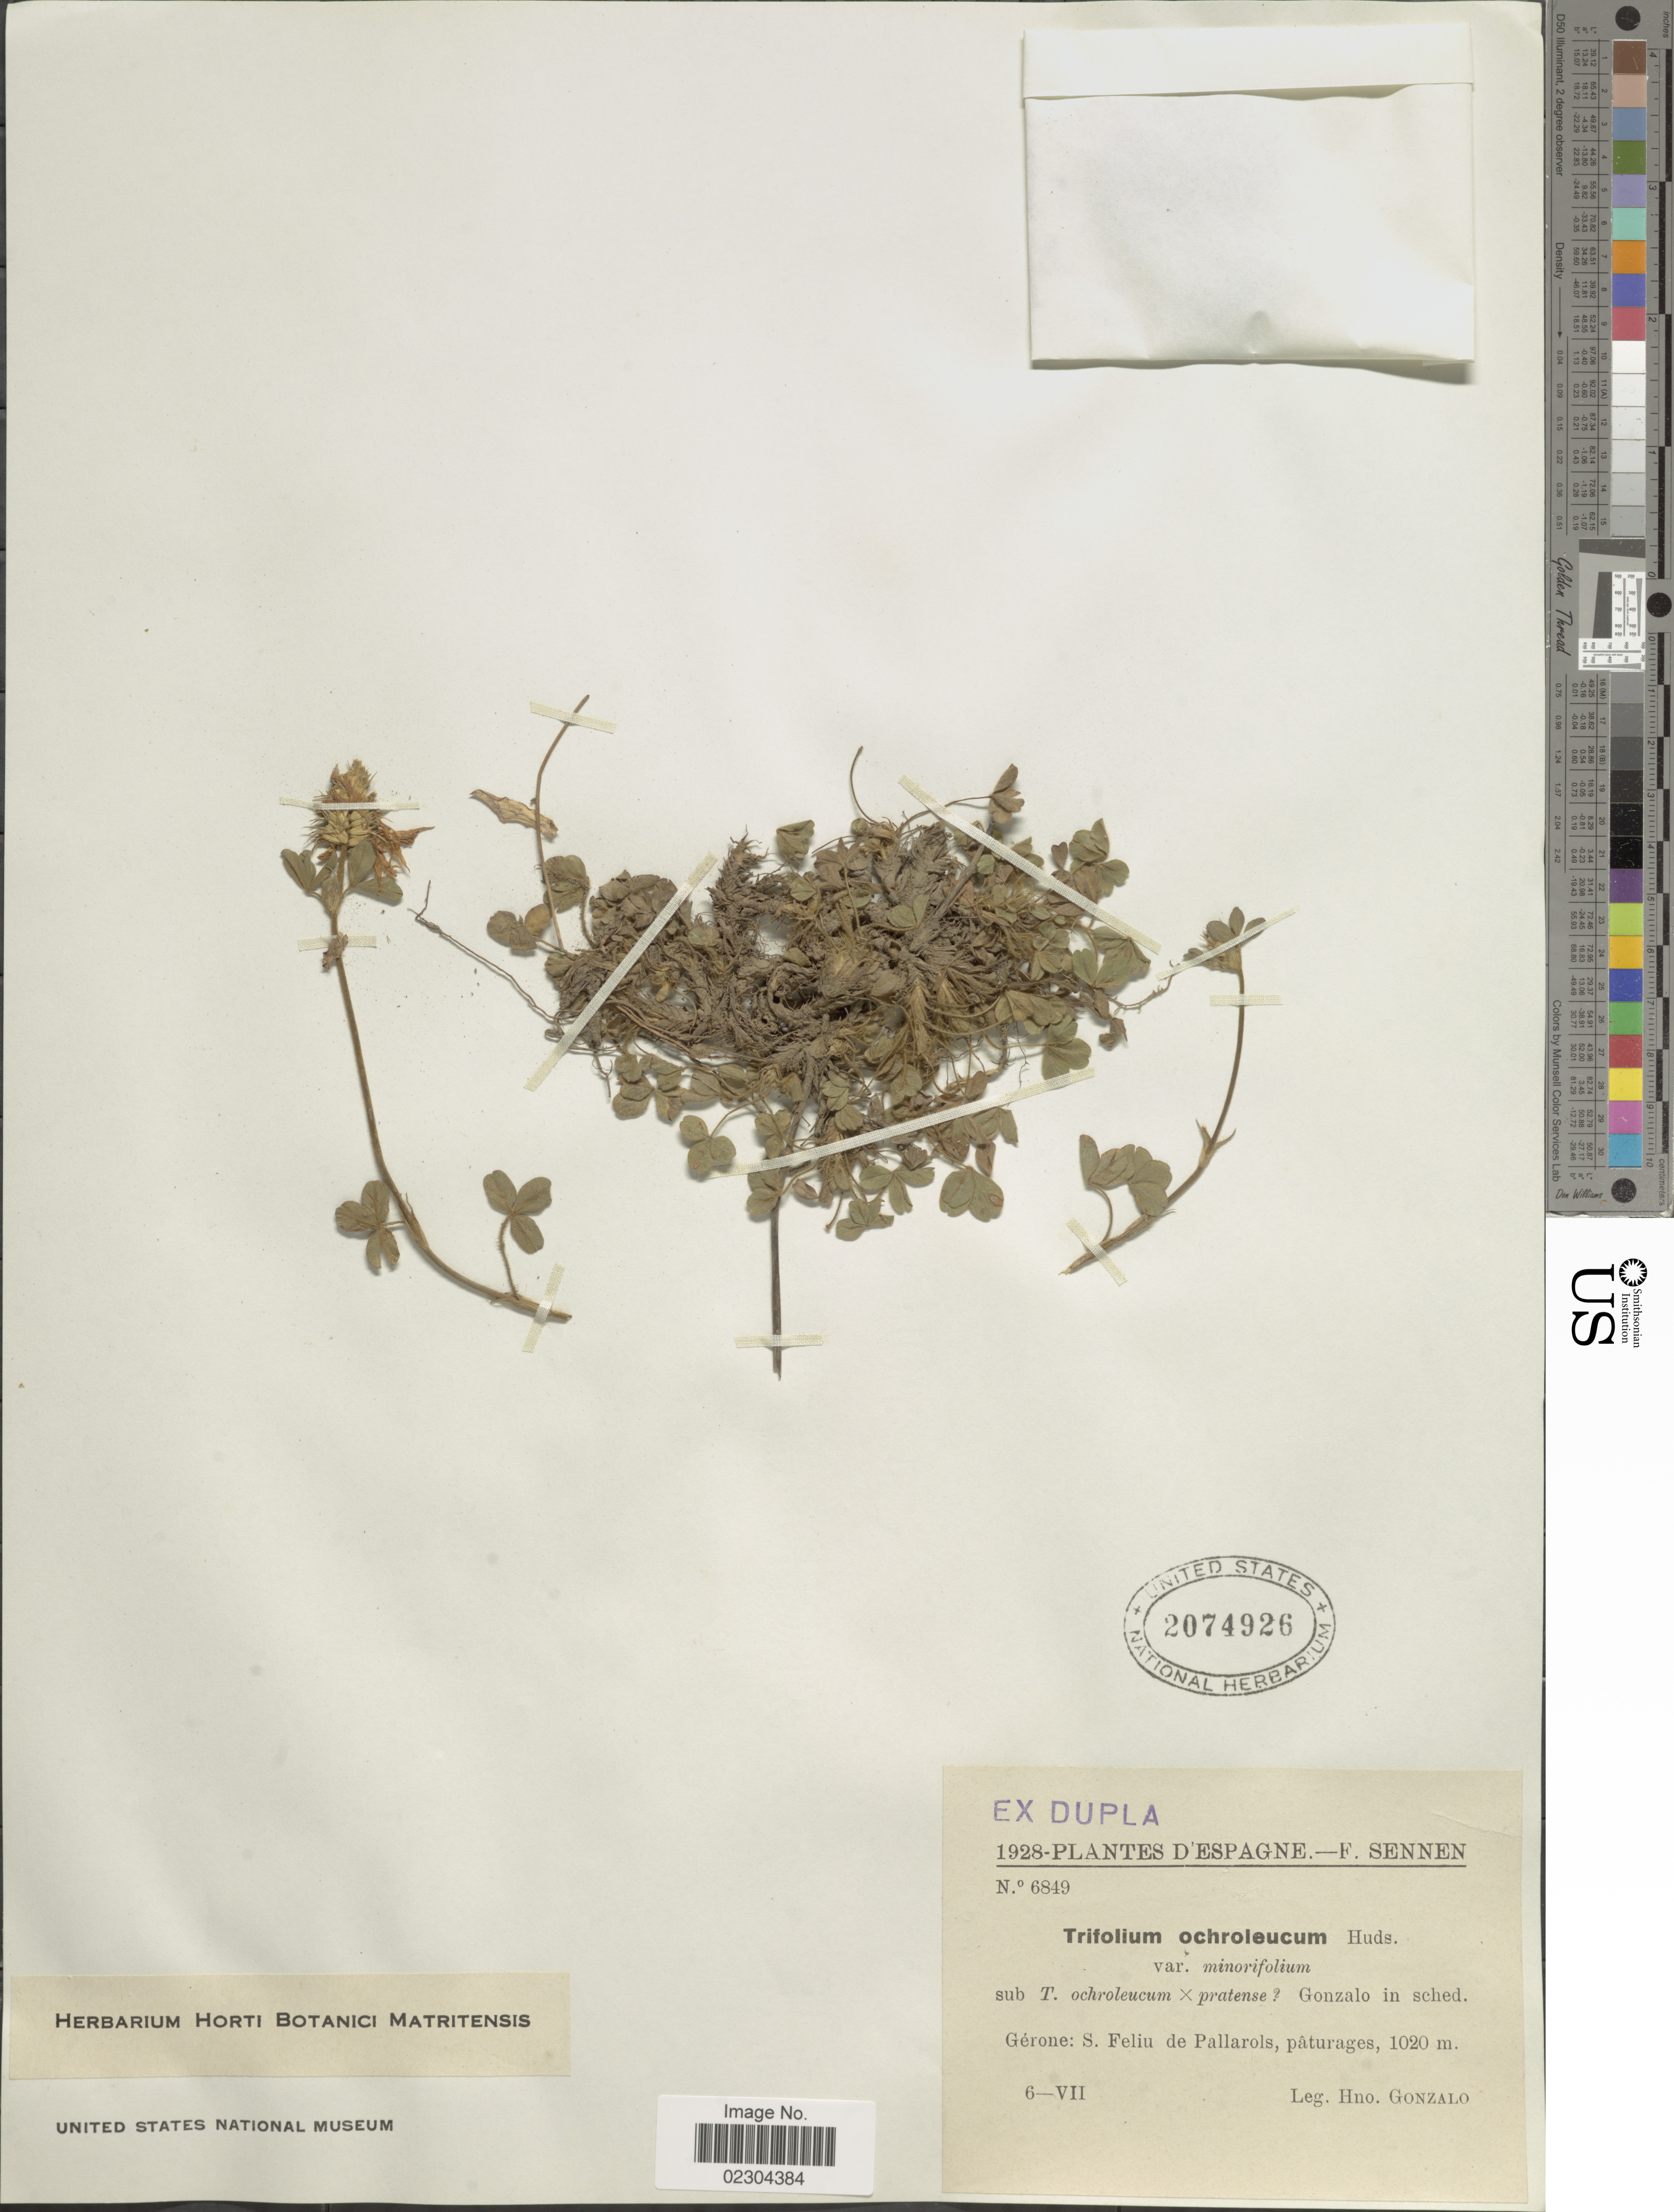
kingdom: Plantae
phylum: Tracheophyta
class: Magnoliopsida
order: Fabales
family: Fabaceae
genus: Trifolium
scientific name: Trifolium ochroleucon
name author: Huds.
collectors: H. Gonzalo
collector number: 6849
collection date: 1928-07-06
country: Spain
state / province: Catalunya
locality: Gerone: S. Felui de Pallarols, paturages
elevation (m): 1020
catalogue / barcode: US 2074926